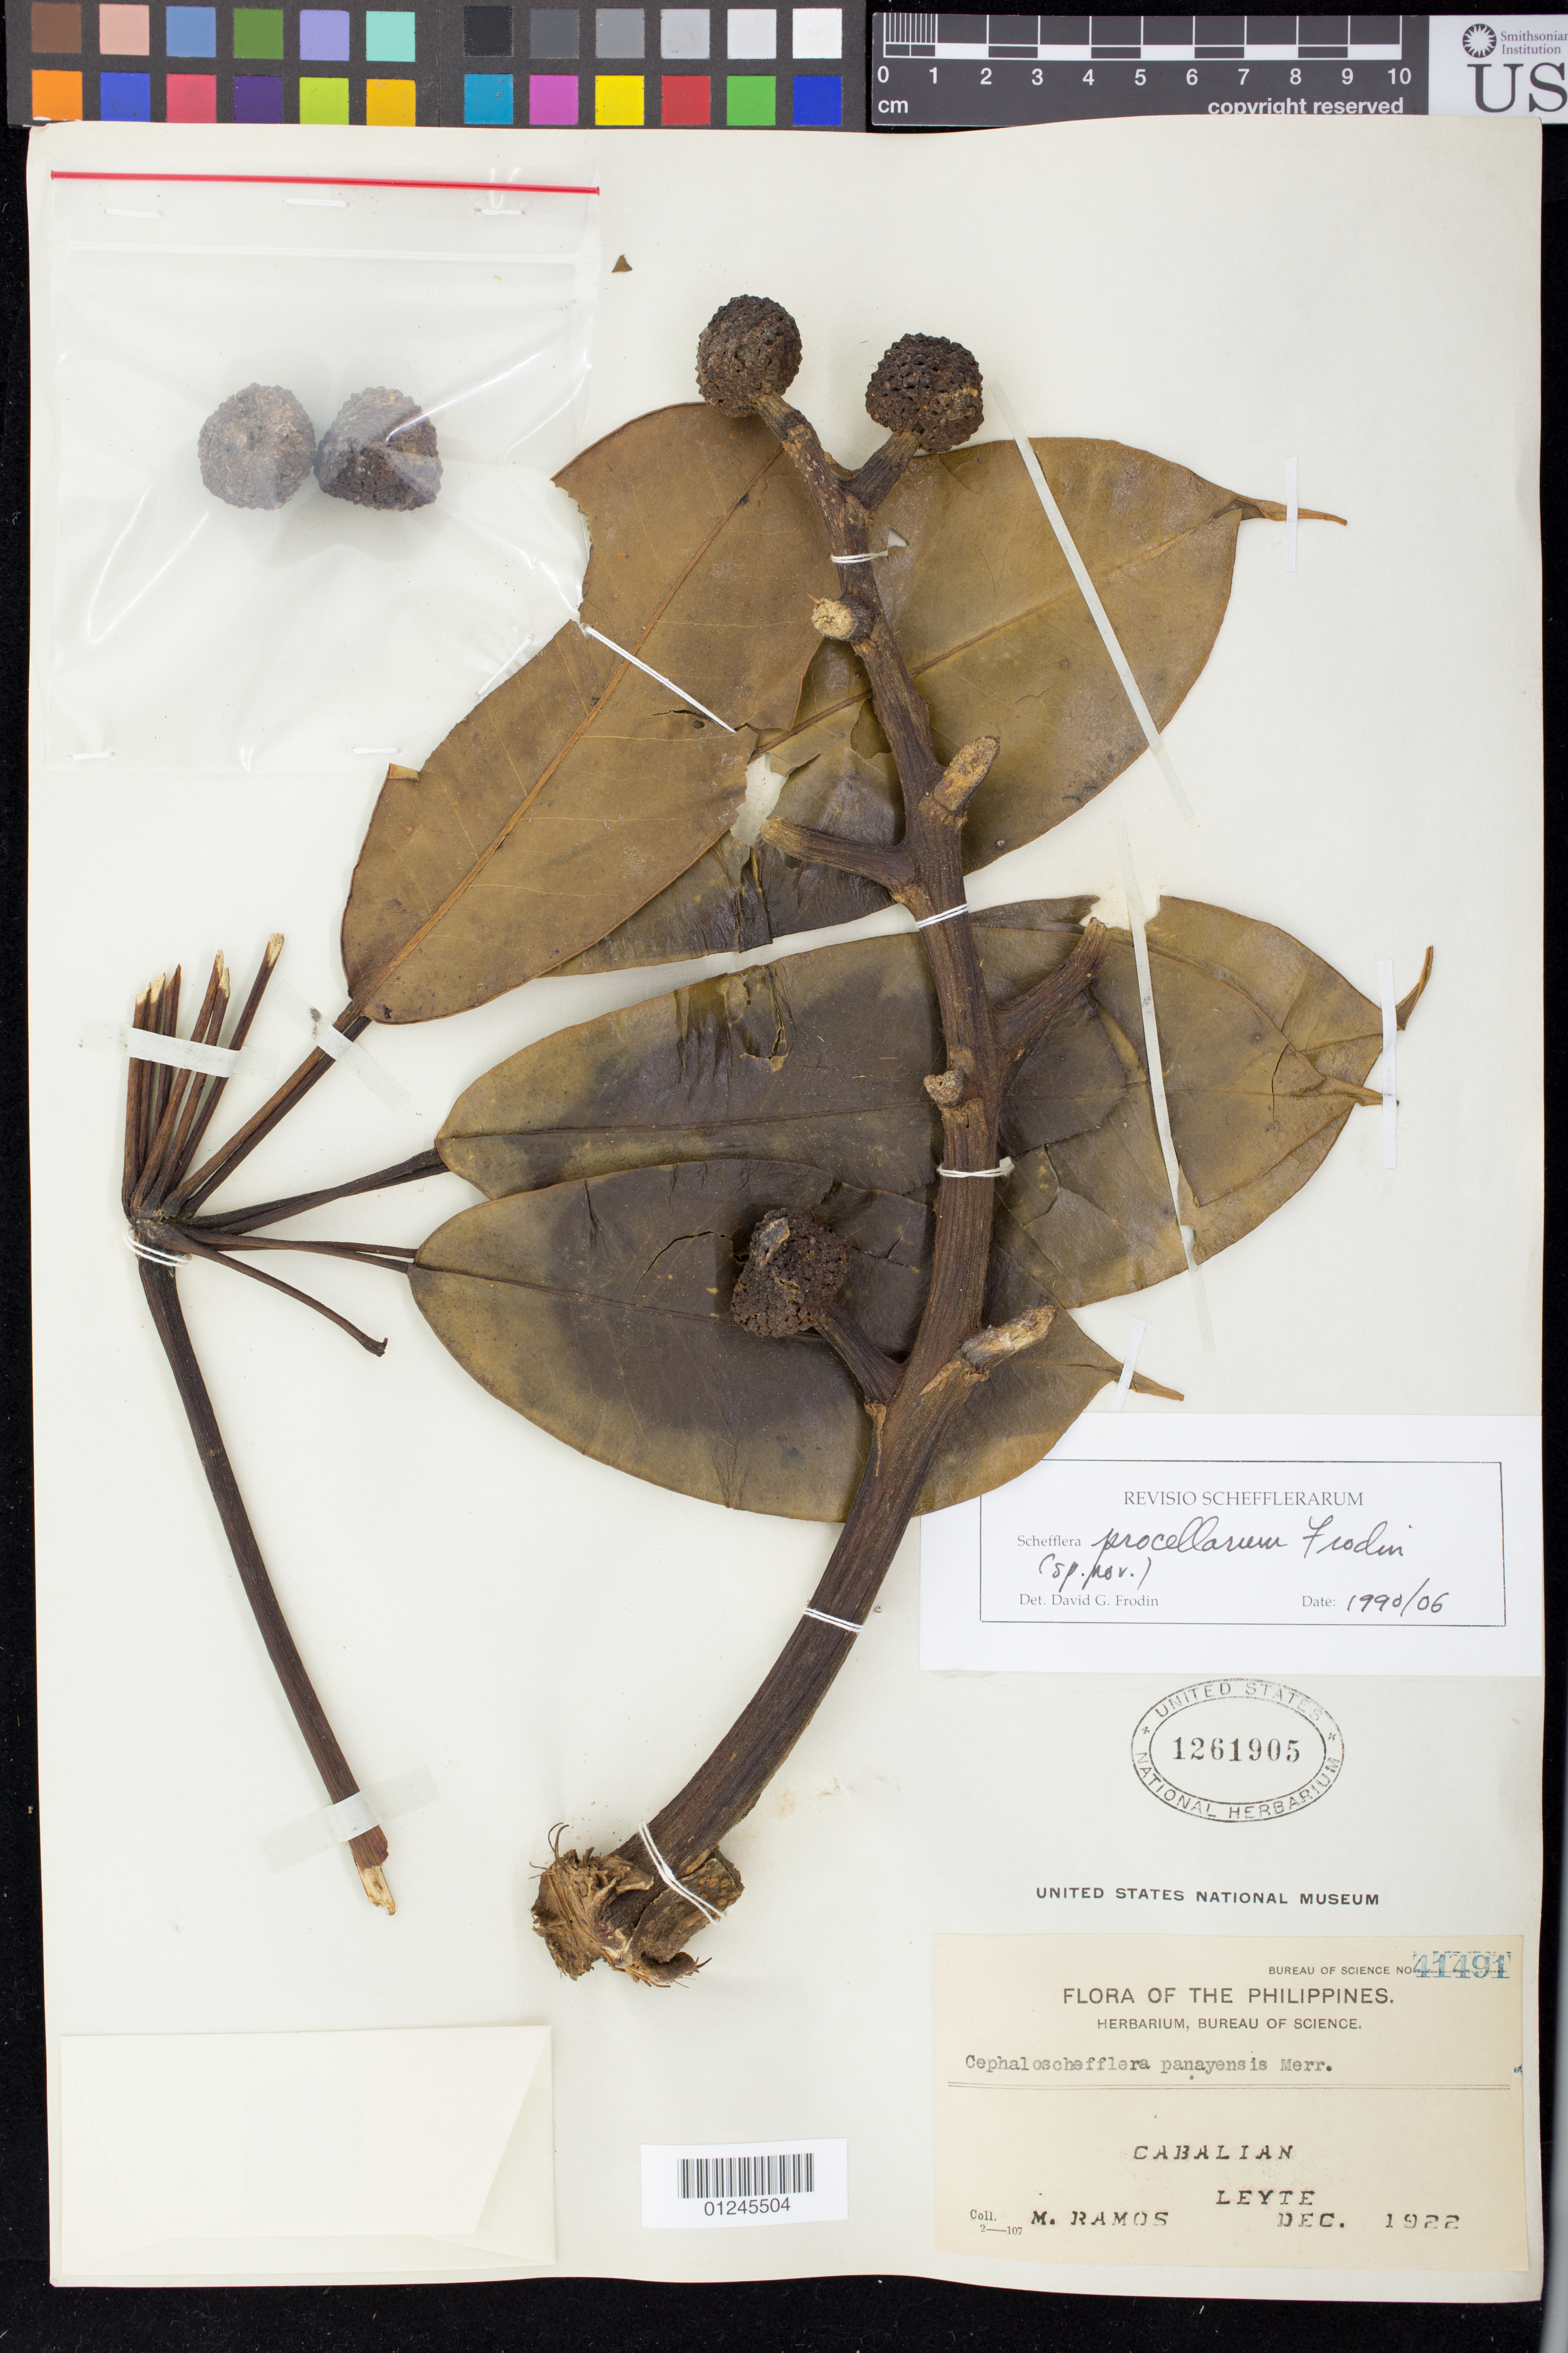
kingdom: Plantae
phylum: Tracheophyta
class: Magnoliopsida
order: Apiales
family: Araliaceae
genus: Schefflera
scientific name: Schefflera procellarum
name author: Frodin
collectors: M. Ramos & M. Ramos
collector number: Bur. Sci. 41491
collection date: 1922-12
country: Philippines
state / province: Eastern Visayas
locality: Cabalian, Leyte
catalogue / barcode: US 1261905